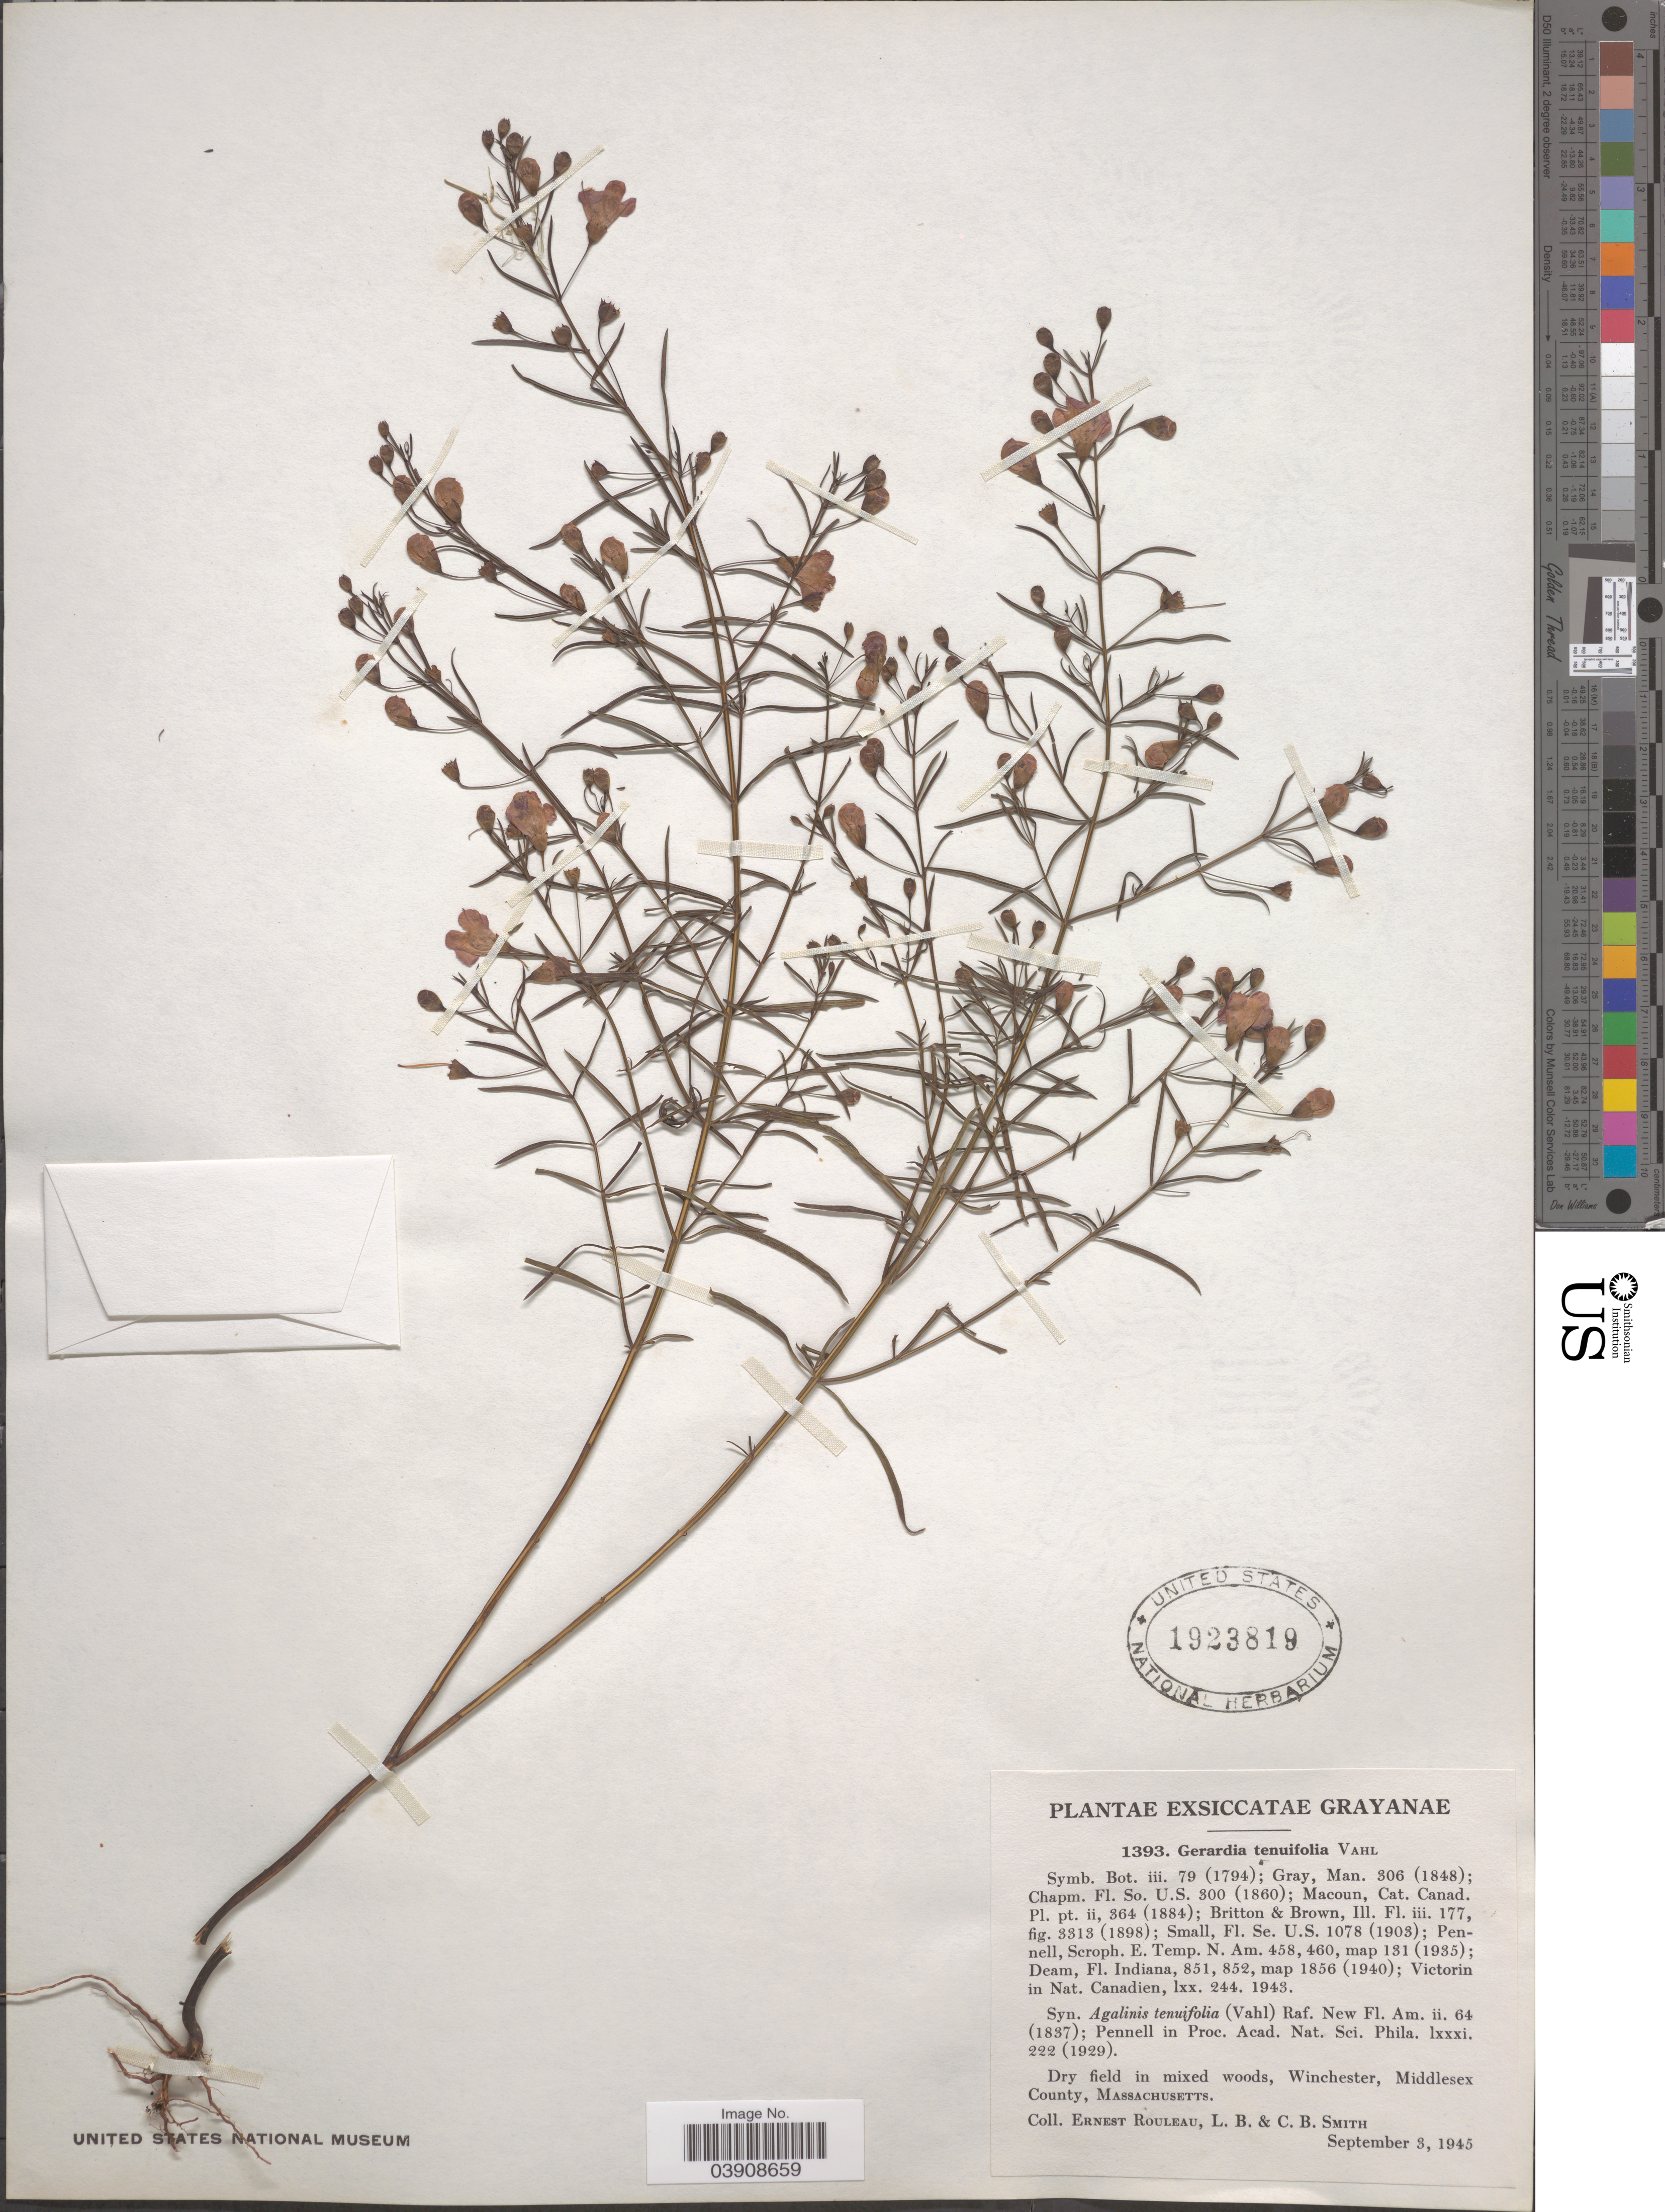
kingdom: Plantae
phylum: Tracheophyta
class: Magnoliopsida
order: Lamiales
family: Orobanchaceae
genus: Agalinis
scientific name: Agalinis tenuifolia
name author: (Vahl) Raf.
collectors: J. Rouleau, L. Smith & C. Smith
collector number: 1393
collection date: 1945-09-03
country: United States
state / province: Massachusetts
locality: Winchester, Middlesex County.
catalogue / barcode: US 1923819